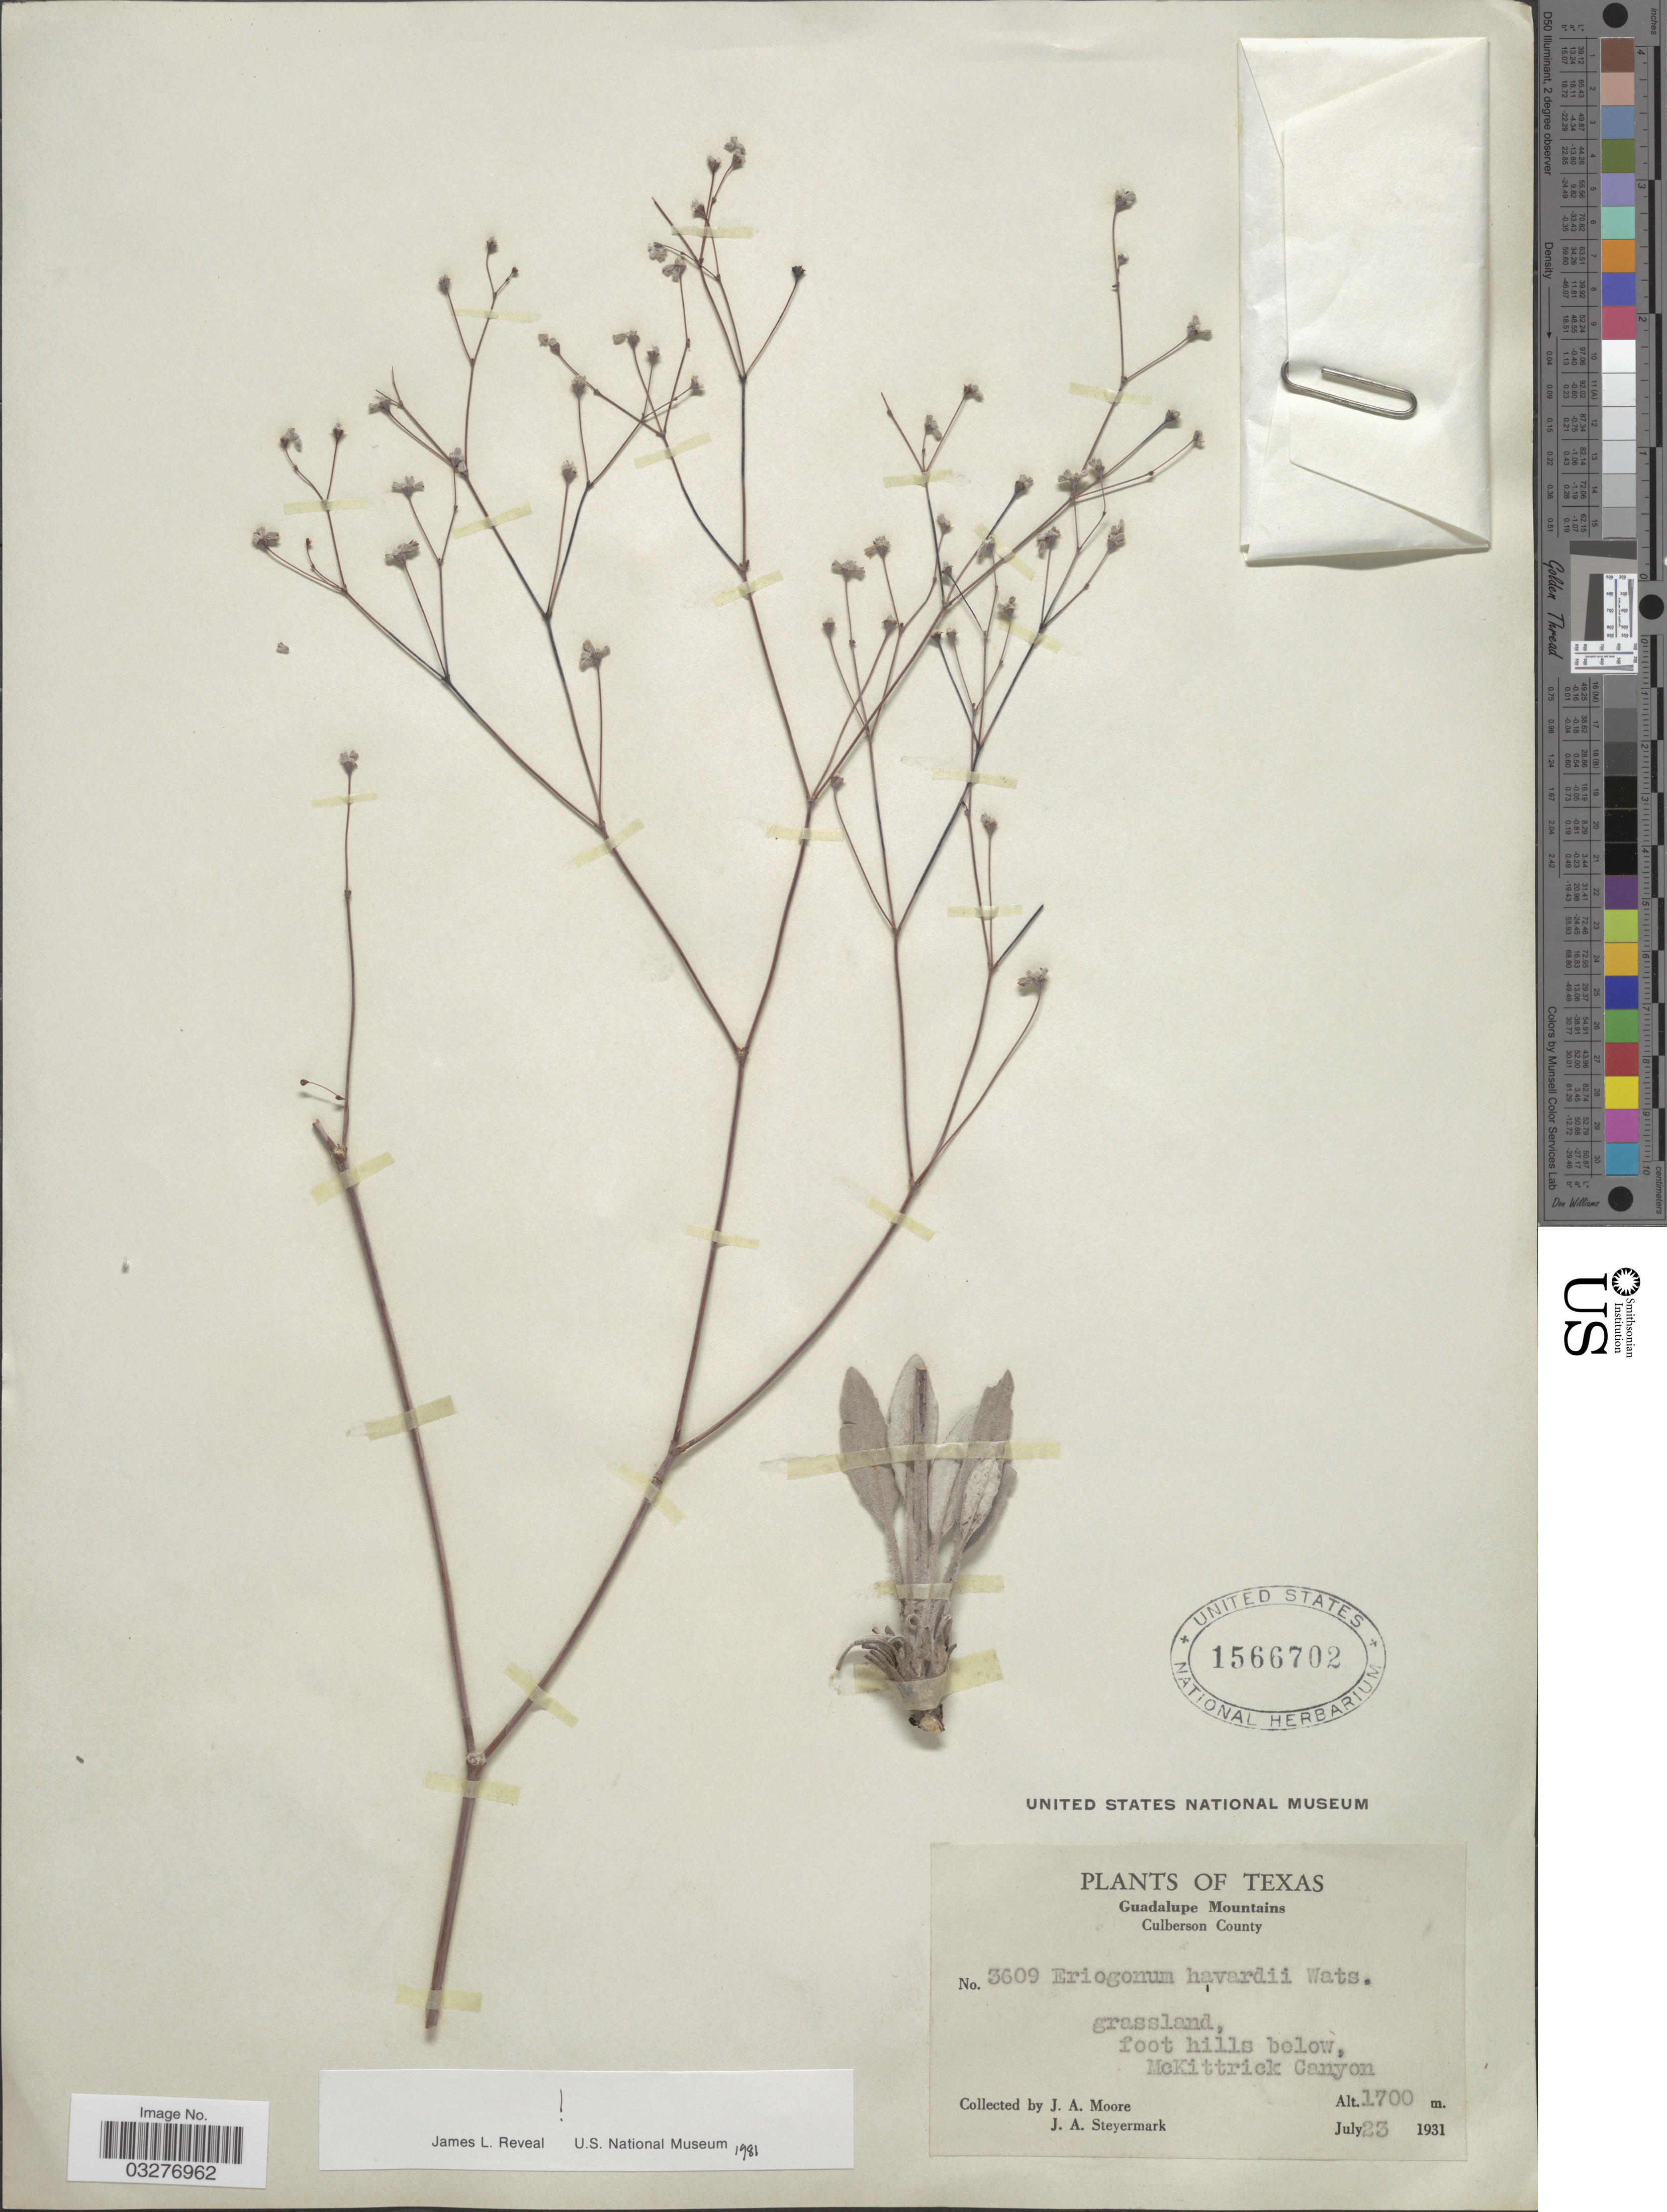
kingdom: Plantae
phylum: Tracheophyta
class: Magnoliopsida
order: Caryophyllales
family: Polygonaceae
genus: Eriogonum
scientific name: Eriogonum havardii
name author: S. Watson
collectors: J. A. Moore & J. Steyermark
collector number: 3609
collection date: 1931-07-23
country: United States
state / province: Texas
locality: Guadalupe Mountains, Culberson County. McKittrick Canyon.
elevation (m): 1700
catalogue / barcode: US 1566702